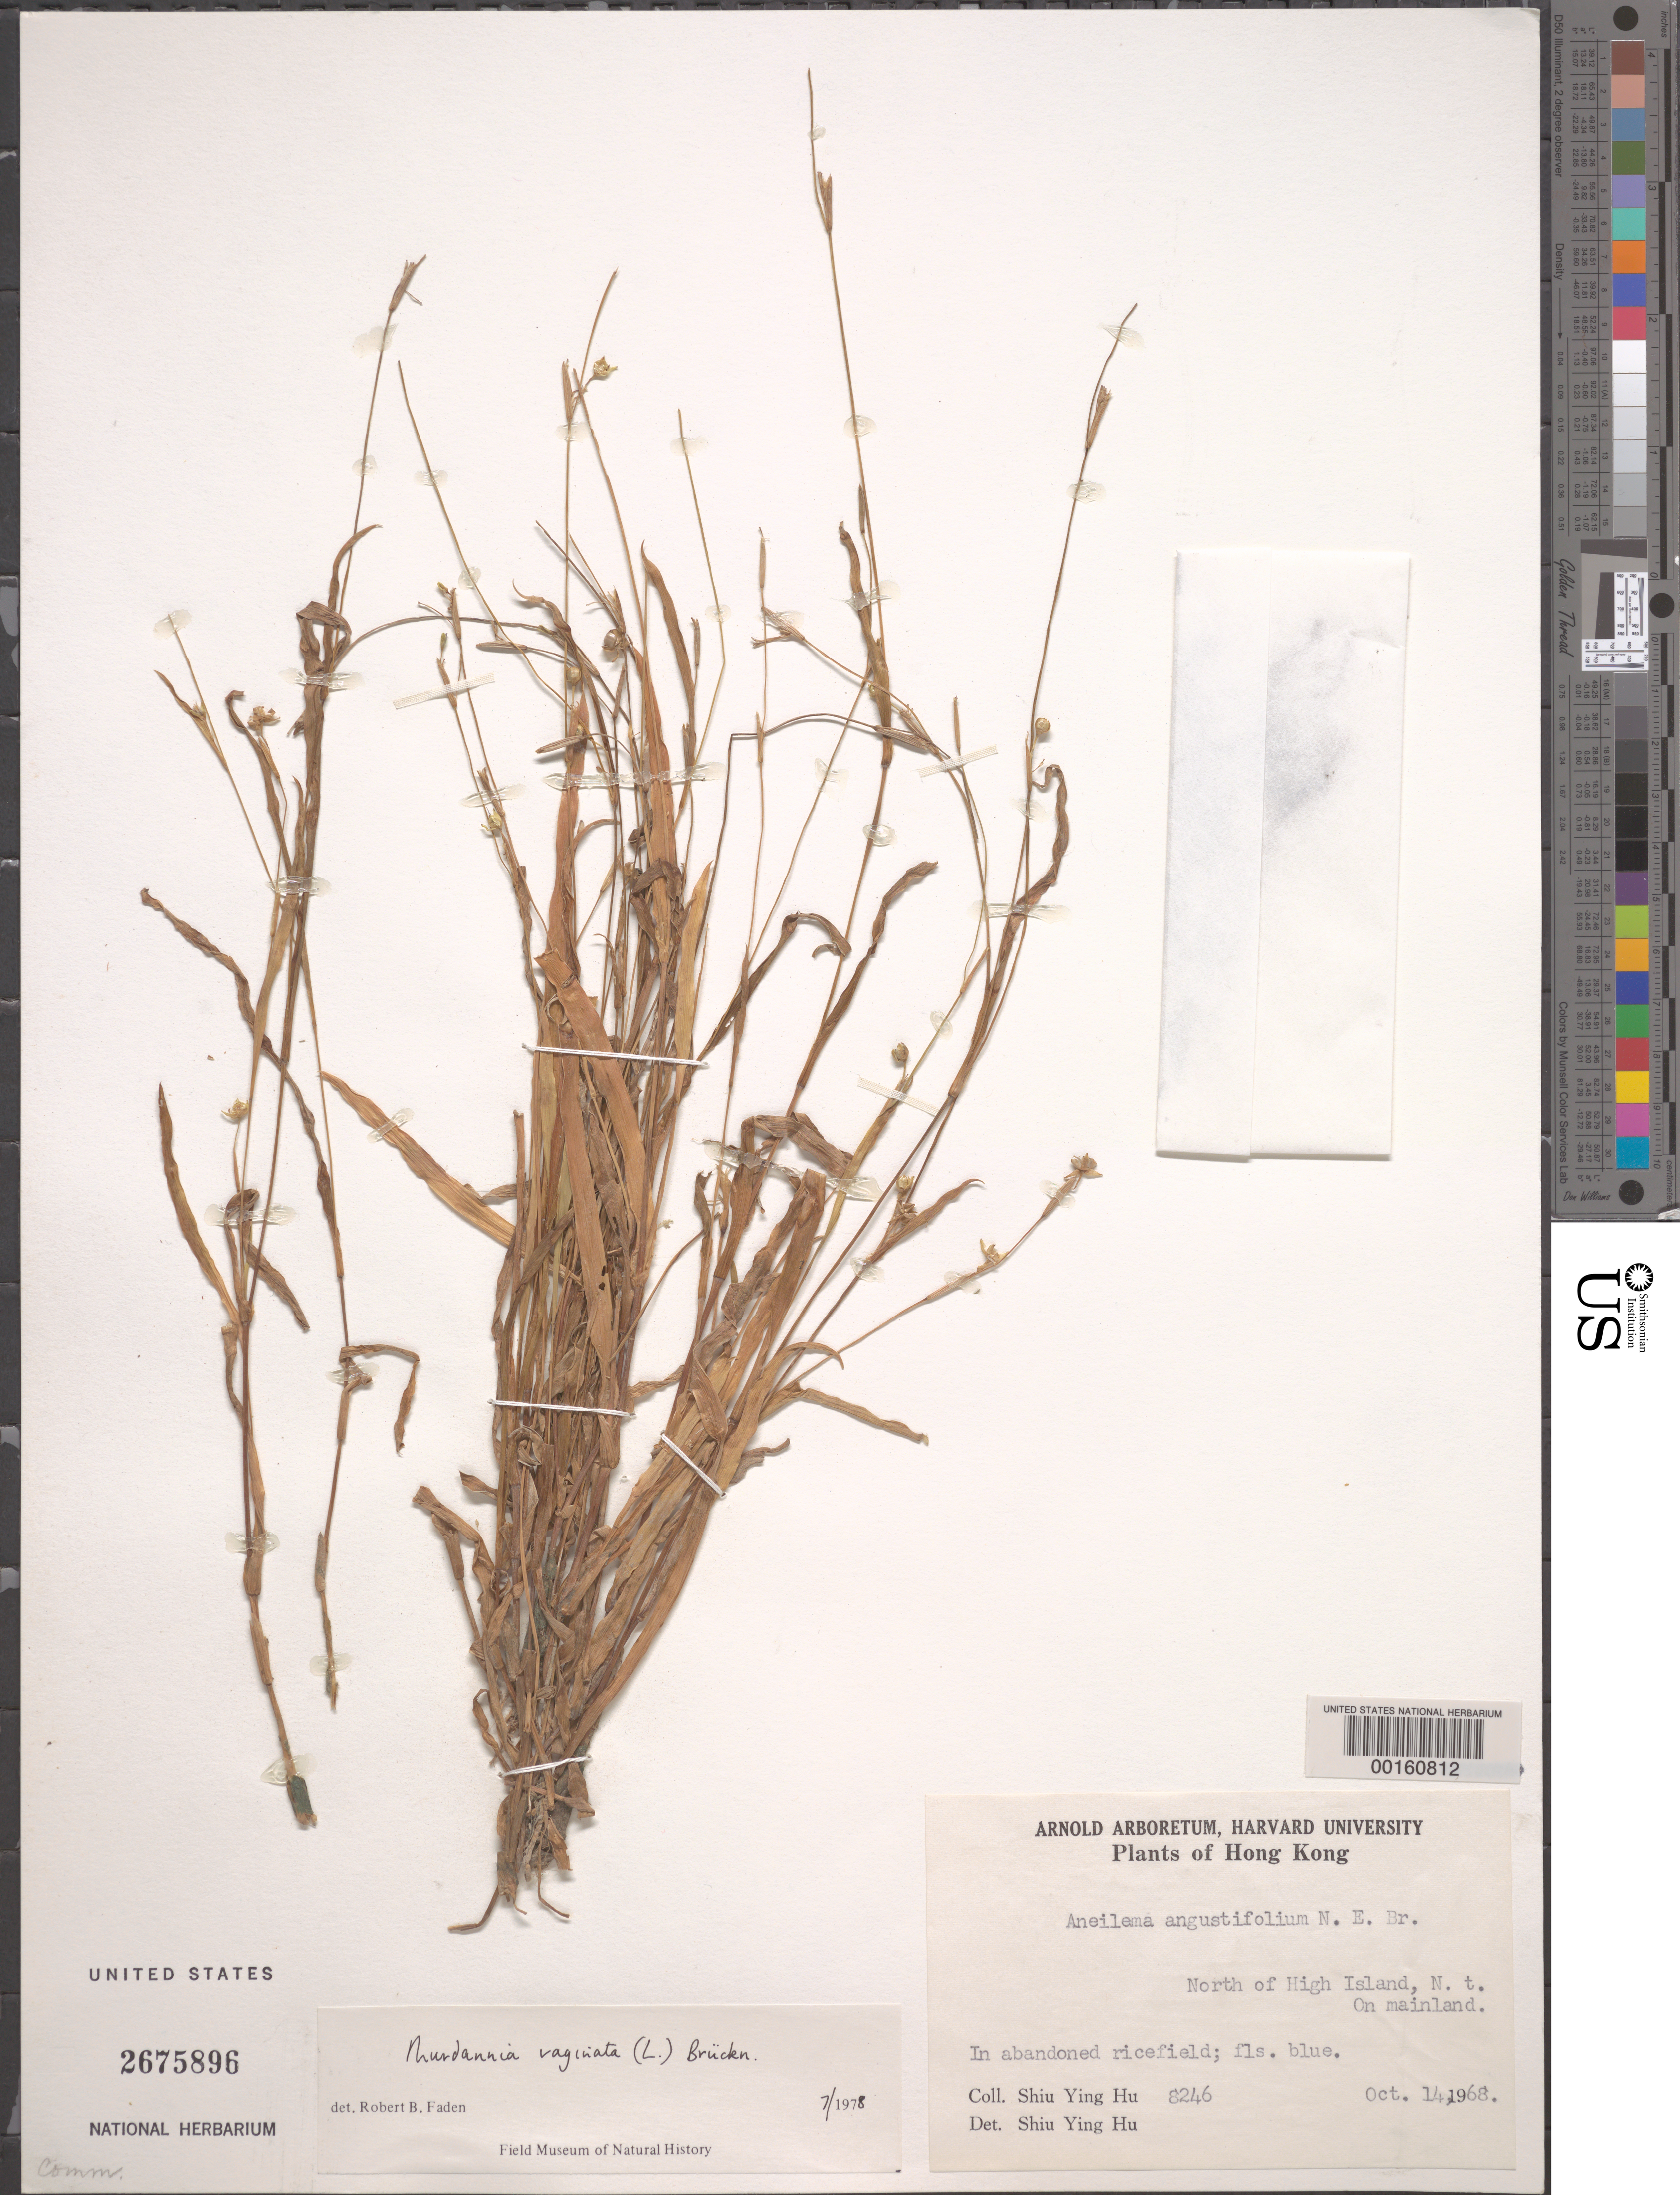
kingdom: Plantae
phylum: Tracheophyta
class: Liliopsida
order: Commelinales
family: Commelinaceae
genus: Murdannia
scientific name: Murdannia vaginata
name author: (L.) G. Brückn.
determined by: Faden, Robert B., (US), Smithsonian Institution - National Museum of Natural History (UNITED STATES)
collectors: S. Y. Hu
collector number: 8246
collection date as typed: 14 Oct 1968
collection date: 1968-10-14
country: China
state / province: Hong Kong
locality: North of high island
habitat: Abandoned rice field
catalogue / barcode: US 2675896